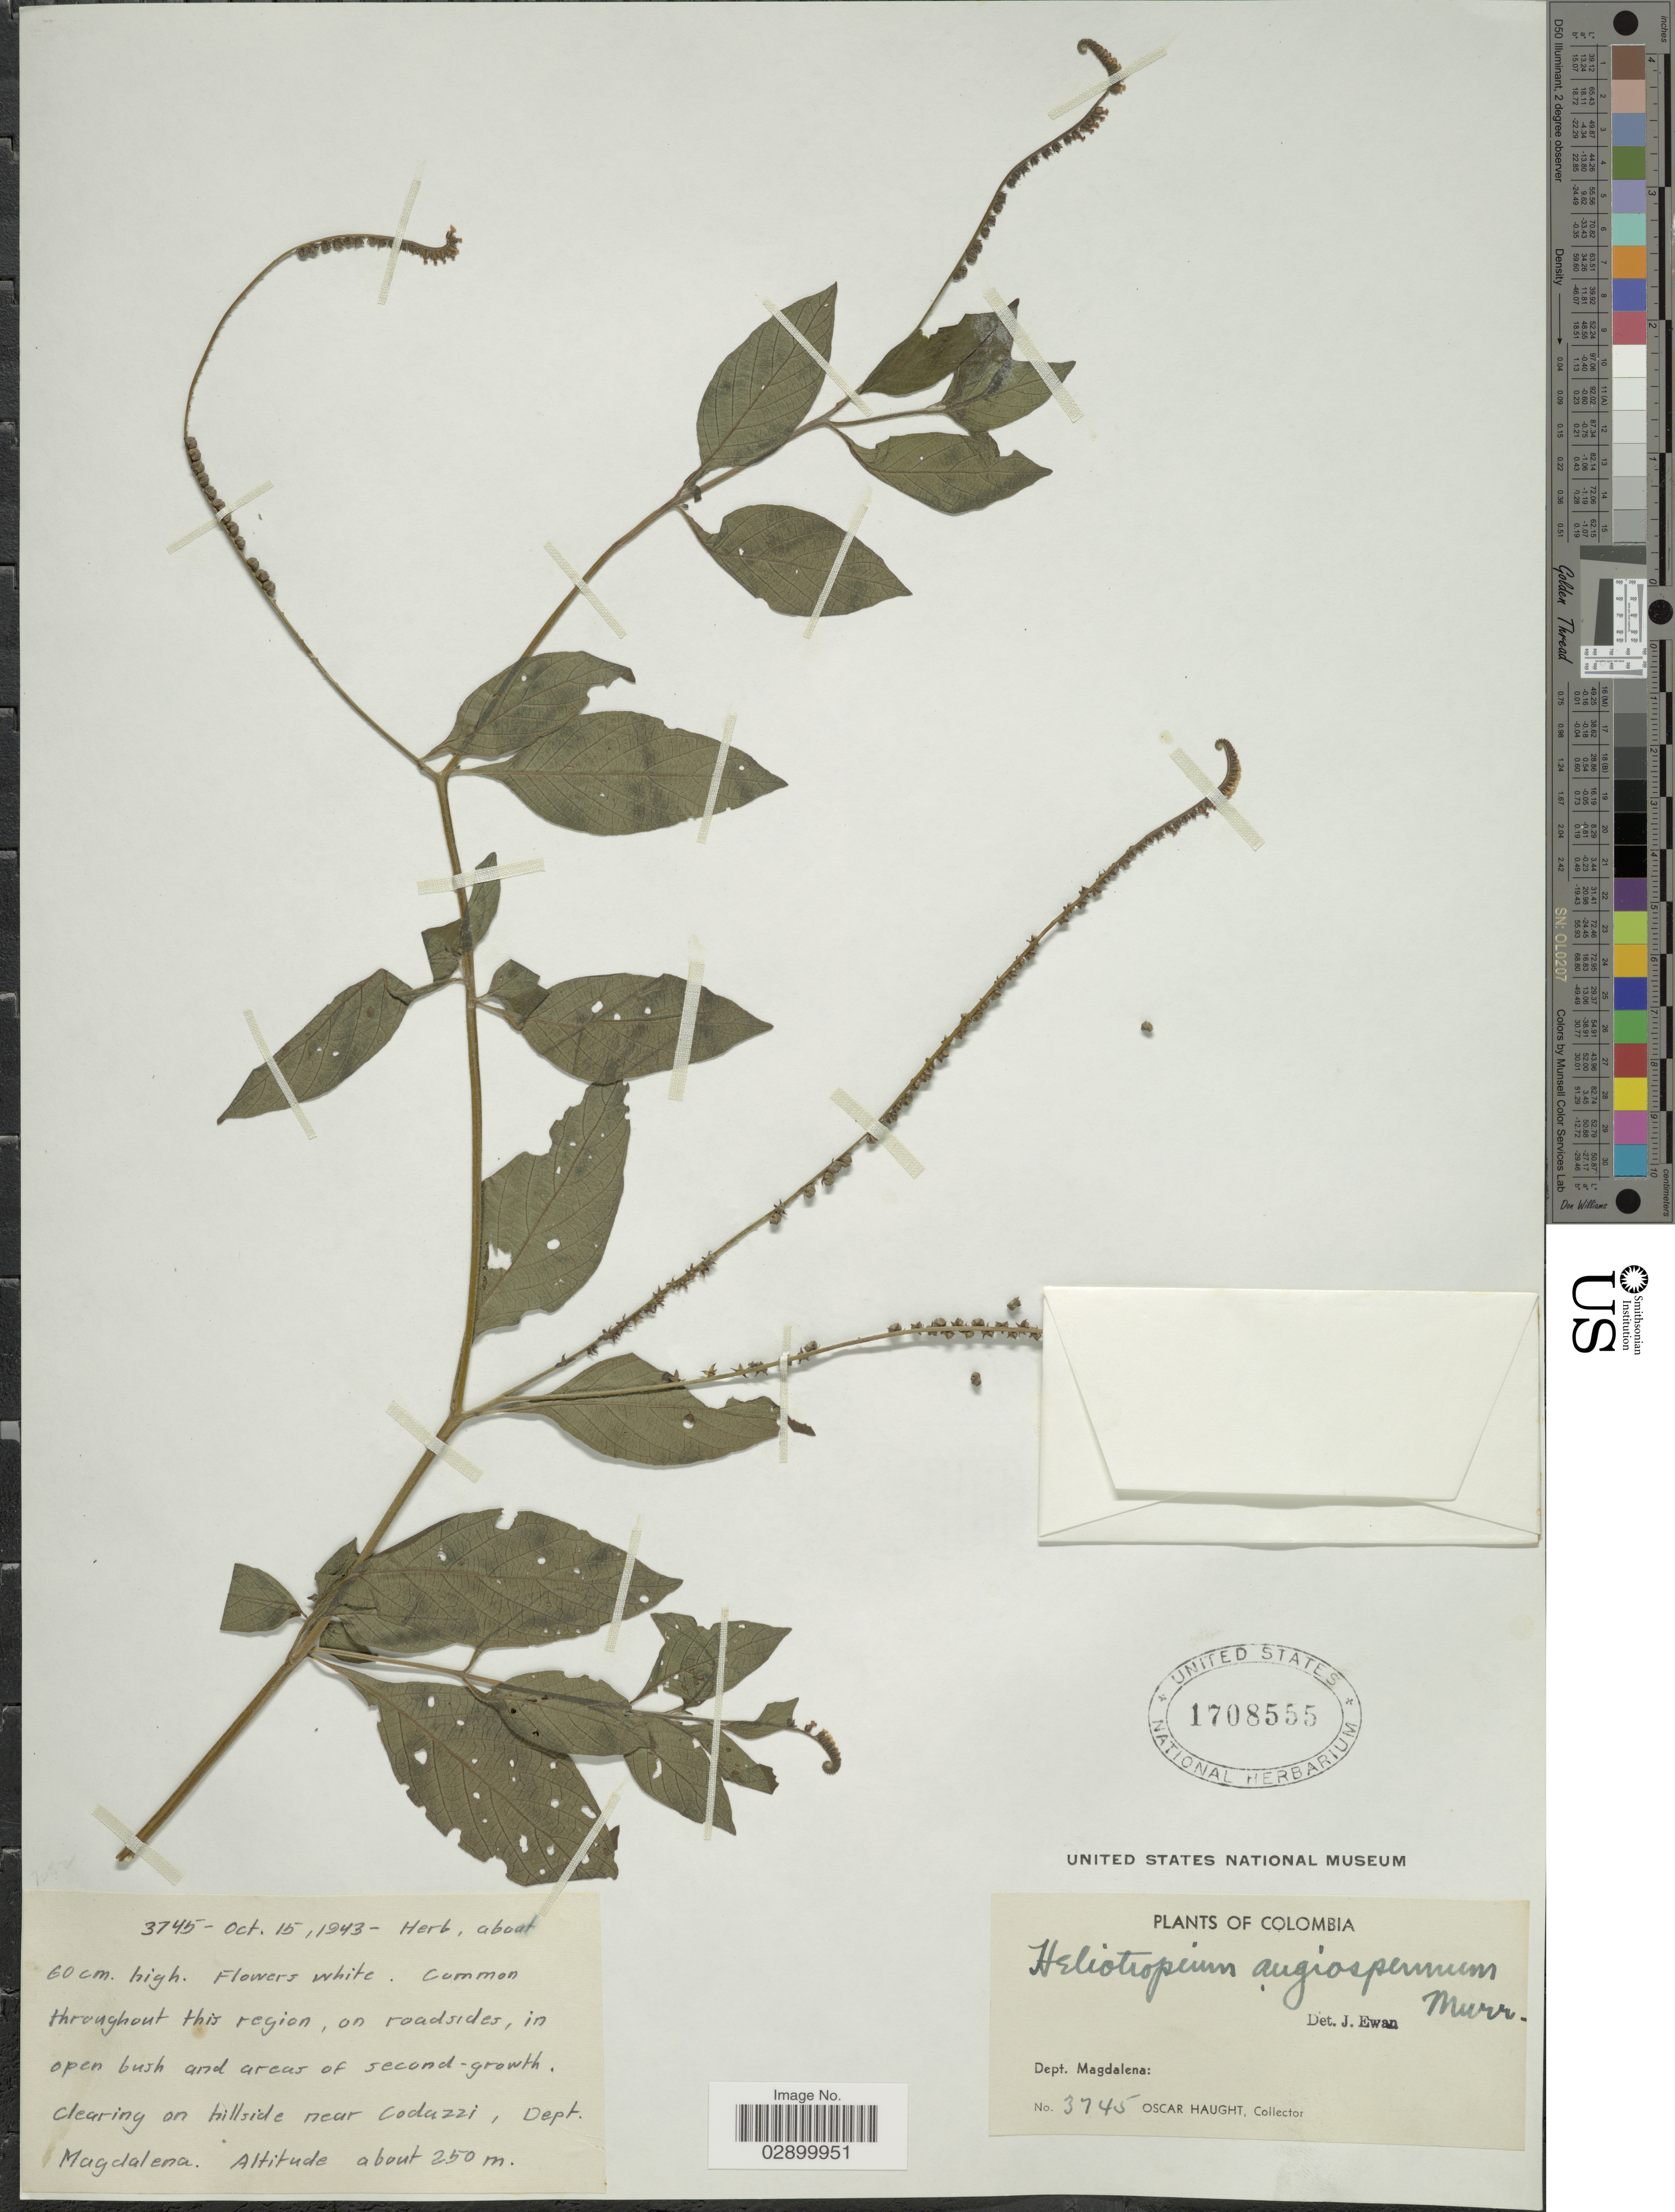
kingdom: Plantae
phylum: Tracheophyta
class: Magnoliopsida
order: Boraginales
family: Heliotropiaceae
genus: Heliotropium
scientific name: Heliotropium angiospermum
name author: Murray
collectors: O. Haught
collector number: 3745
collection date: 1943-10-15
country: Colombia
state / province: Magdalena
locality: Hillside near Codazzi, Dept. Magdalena.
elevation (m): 250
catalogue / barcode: US 1708555